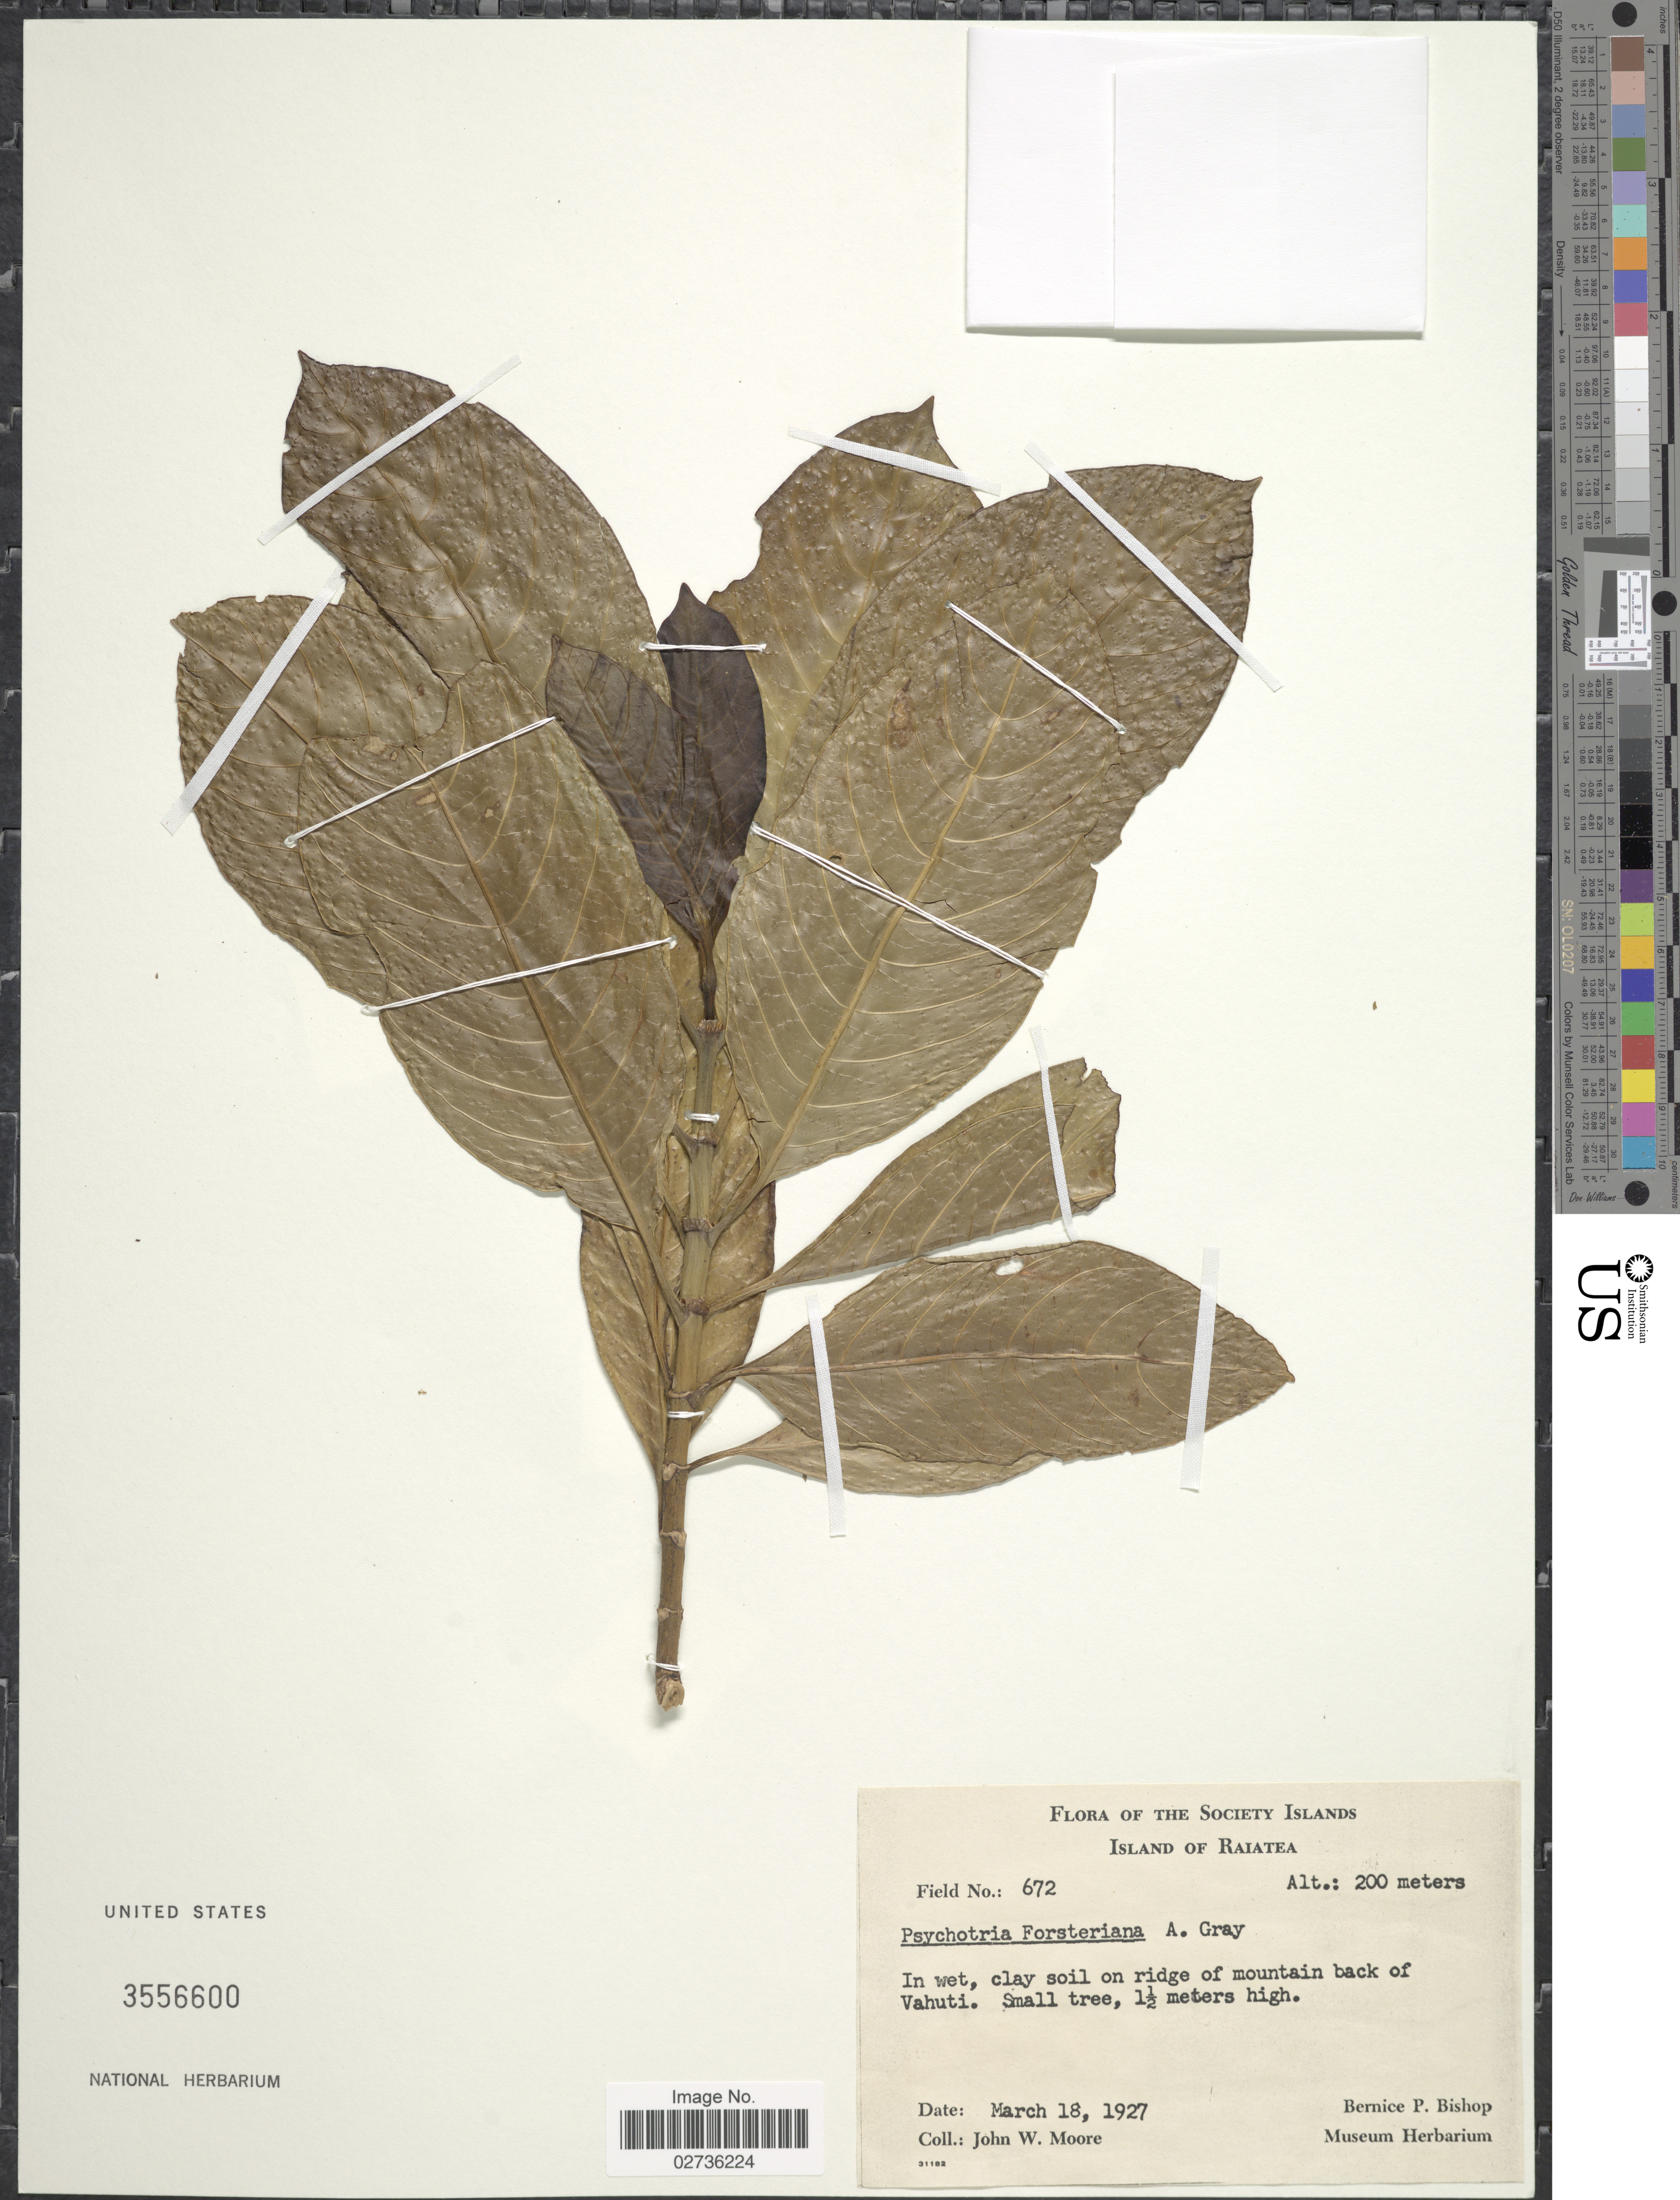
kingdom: Plantae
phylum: Tracheophyta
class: Magnoliopsida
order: Gentianales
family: Rubiaceae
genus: Psychotria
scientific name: Psychotria forsteriana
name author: A. Gray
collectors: J. Moore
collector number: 672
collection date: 1927-03-18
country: French Polynesia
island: Raiatea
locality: The Society Islands. Island of Raiatea. On ridge of mountain back of Vahuti.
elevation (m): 200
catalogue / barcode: US 3556600